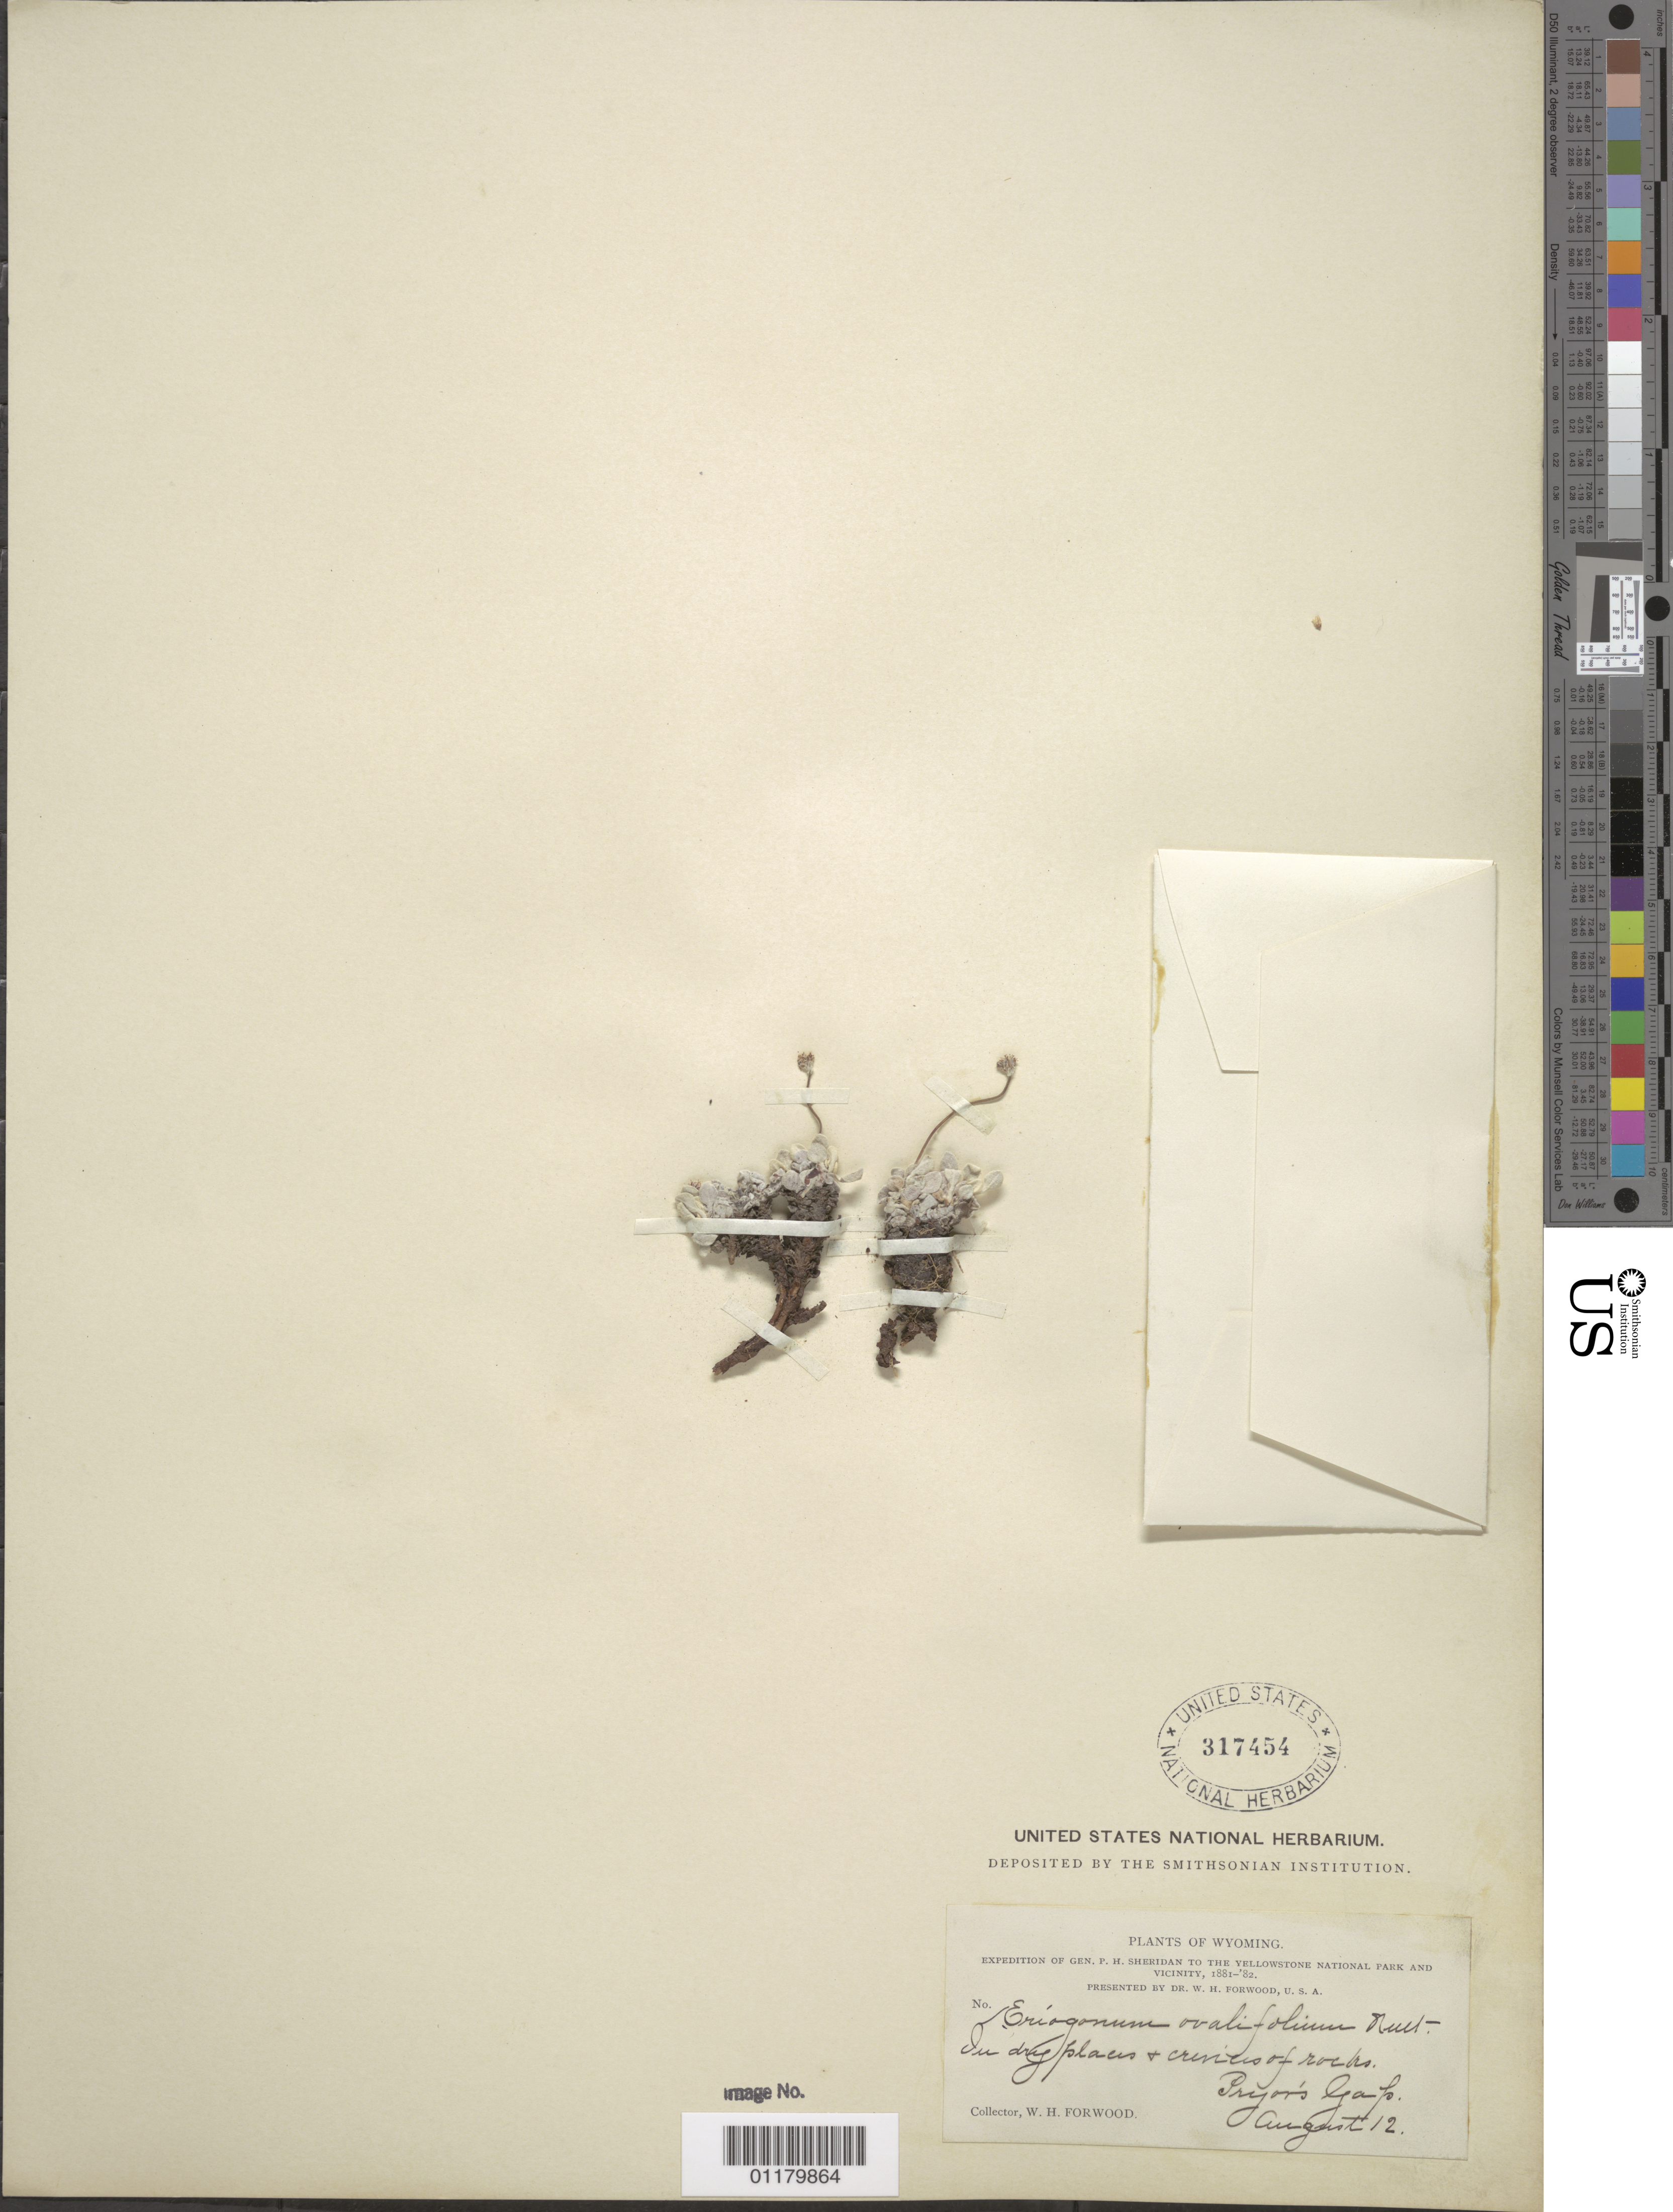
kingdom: Plantae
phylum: Tracheophyta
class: Magnoliopsida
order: Caryophyllales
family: Polygonaceae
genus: Eriogonum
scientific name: Eriogonum ovalifolium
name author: Nutt.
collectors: W. Forwood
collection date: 1881-08-12 or 1882-08-12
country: United States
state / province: Wyoming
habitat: In dry places and crevices of rocks.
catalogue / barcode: US 317454